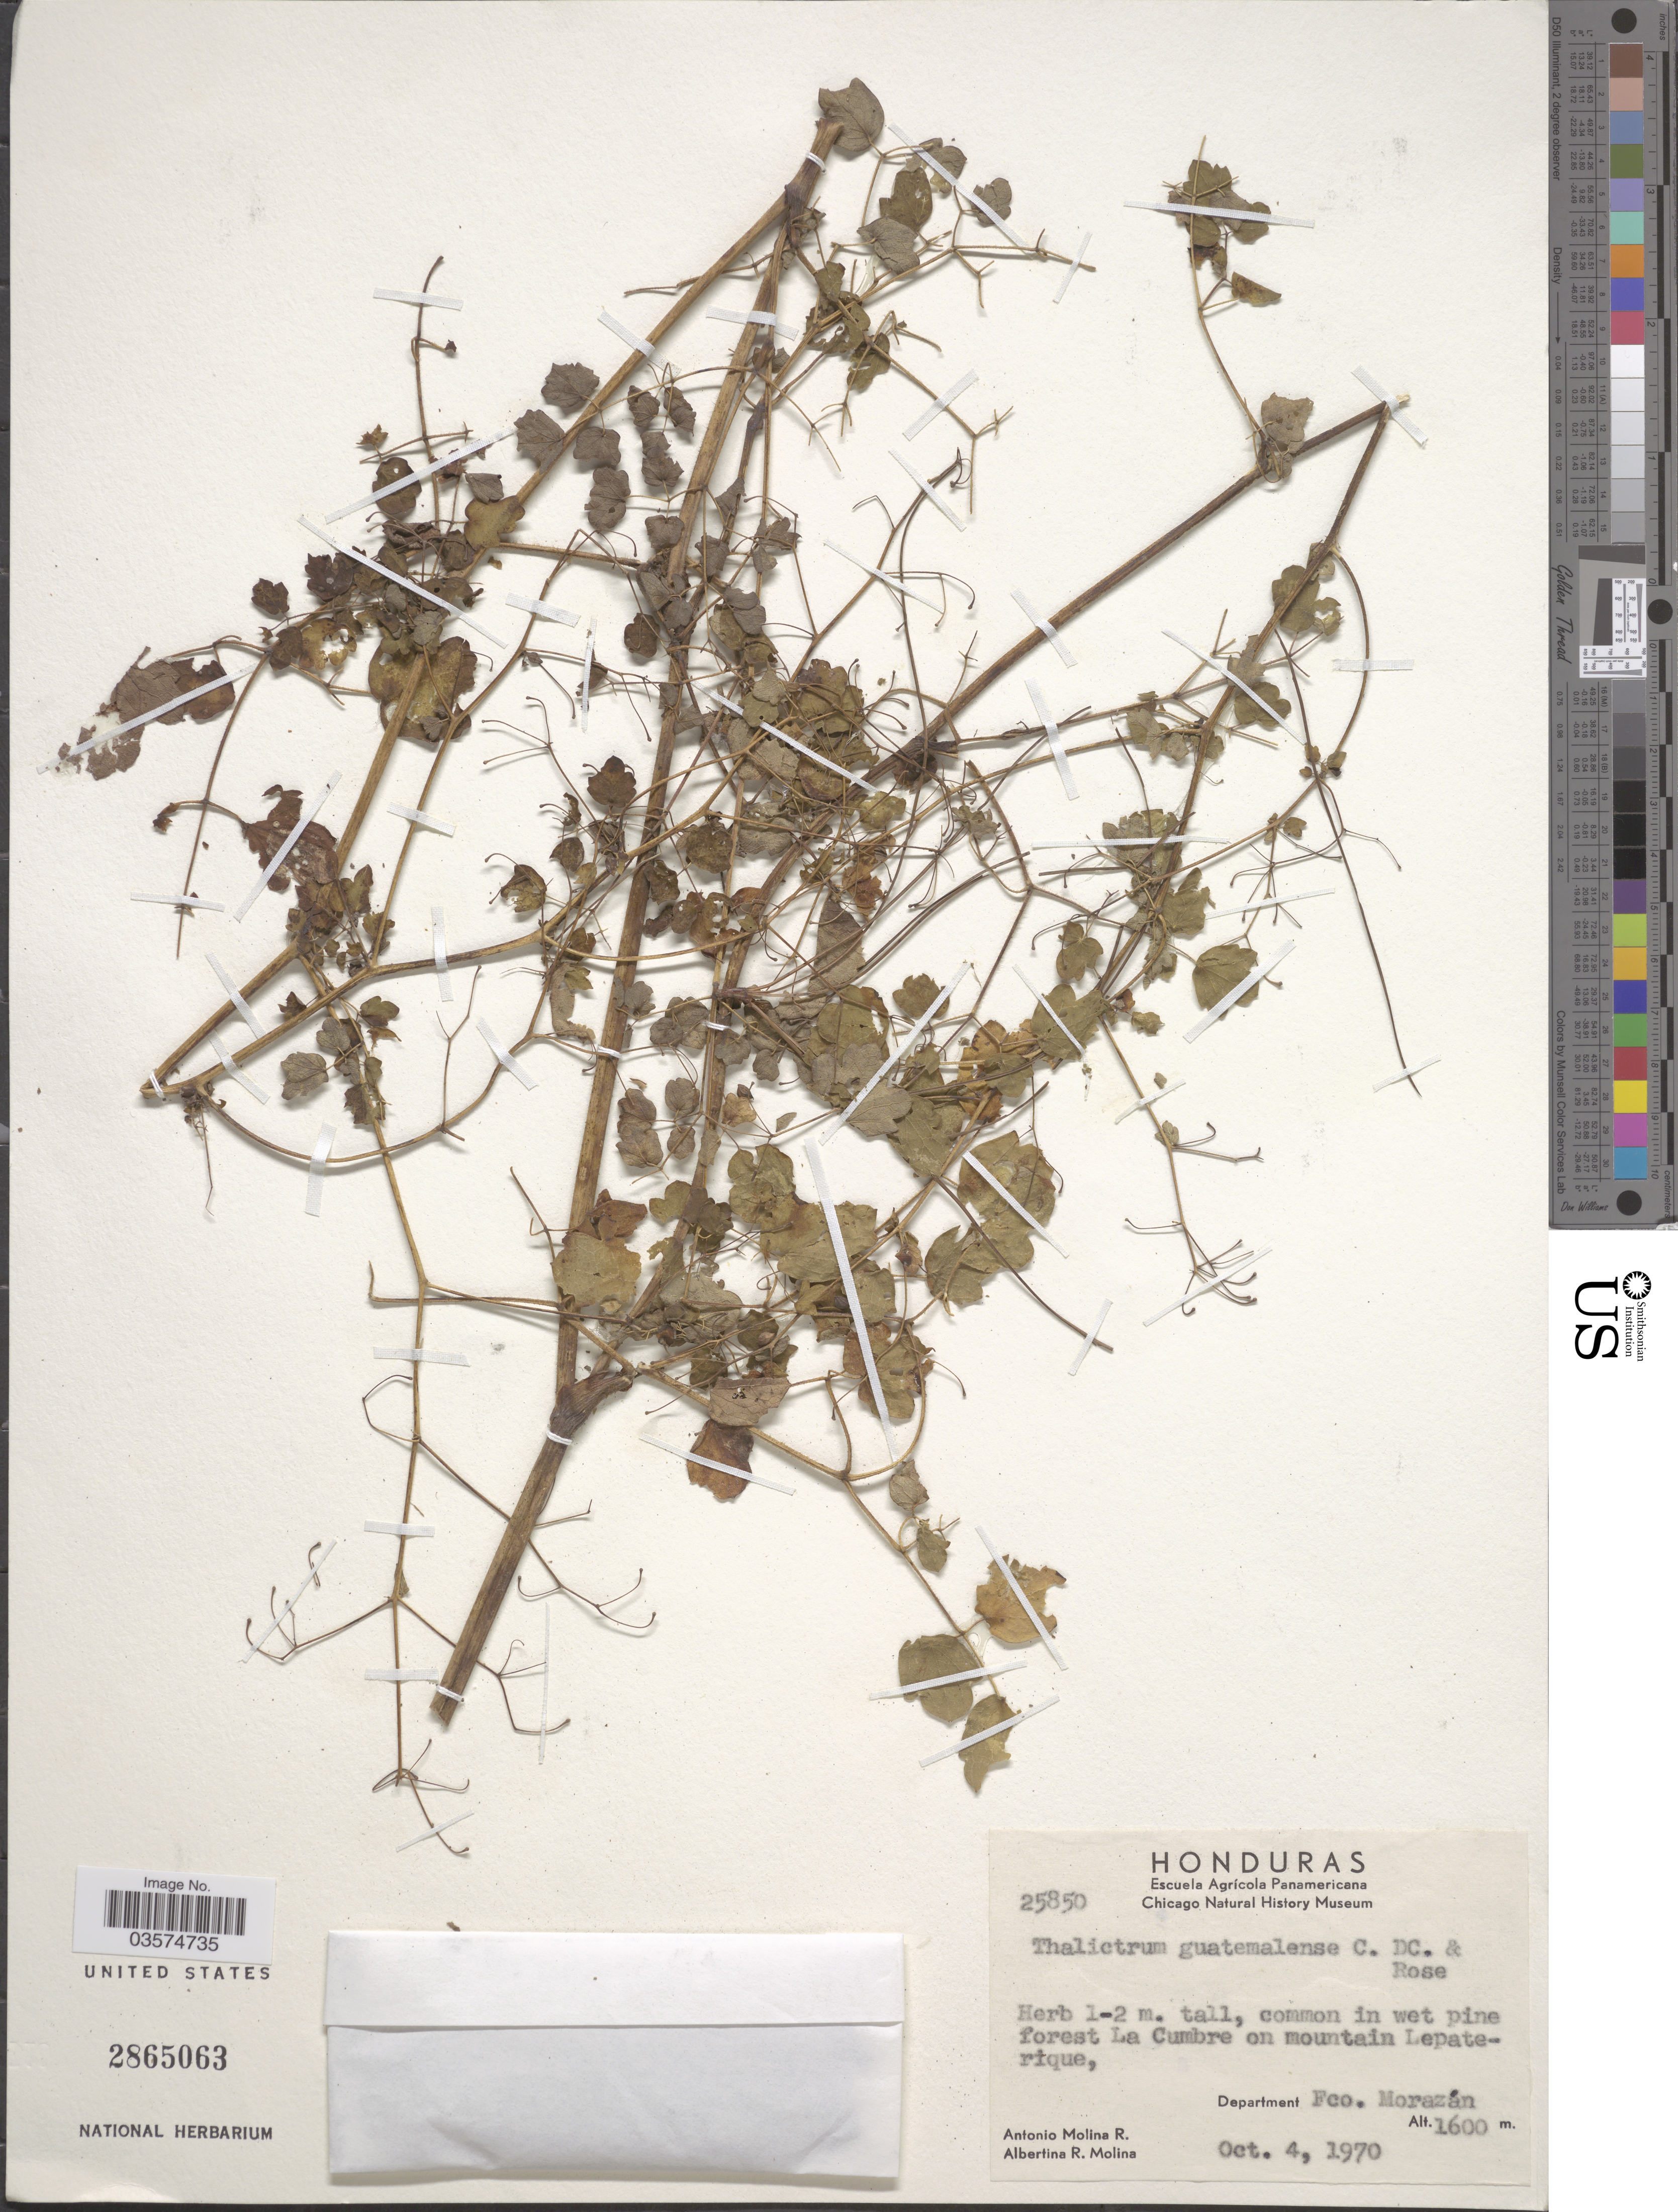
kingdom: Plantae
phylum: Tracheophyta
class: Magnoliopsida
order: Ranunculales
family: Ranunculaceae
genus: Thalictrum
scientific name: Thalictrum guatemalense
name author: C. DC. & Rose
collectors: A. Molina R. & A. R. Molina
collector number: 25850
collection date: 1970-10-04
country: Honduras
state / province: Fco. Morazán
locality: Common in wet pine forest La Cumbre on mountain Lepaterique.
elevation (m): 1600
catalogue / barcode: US 2865063